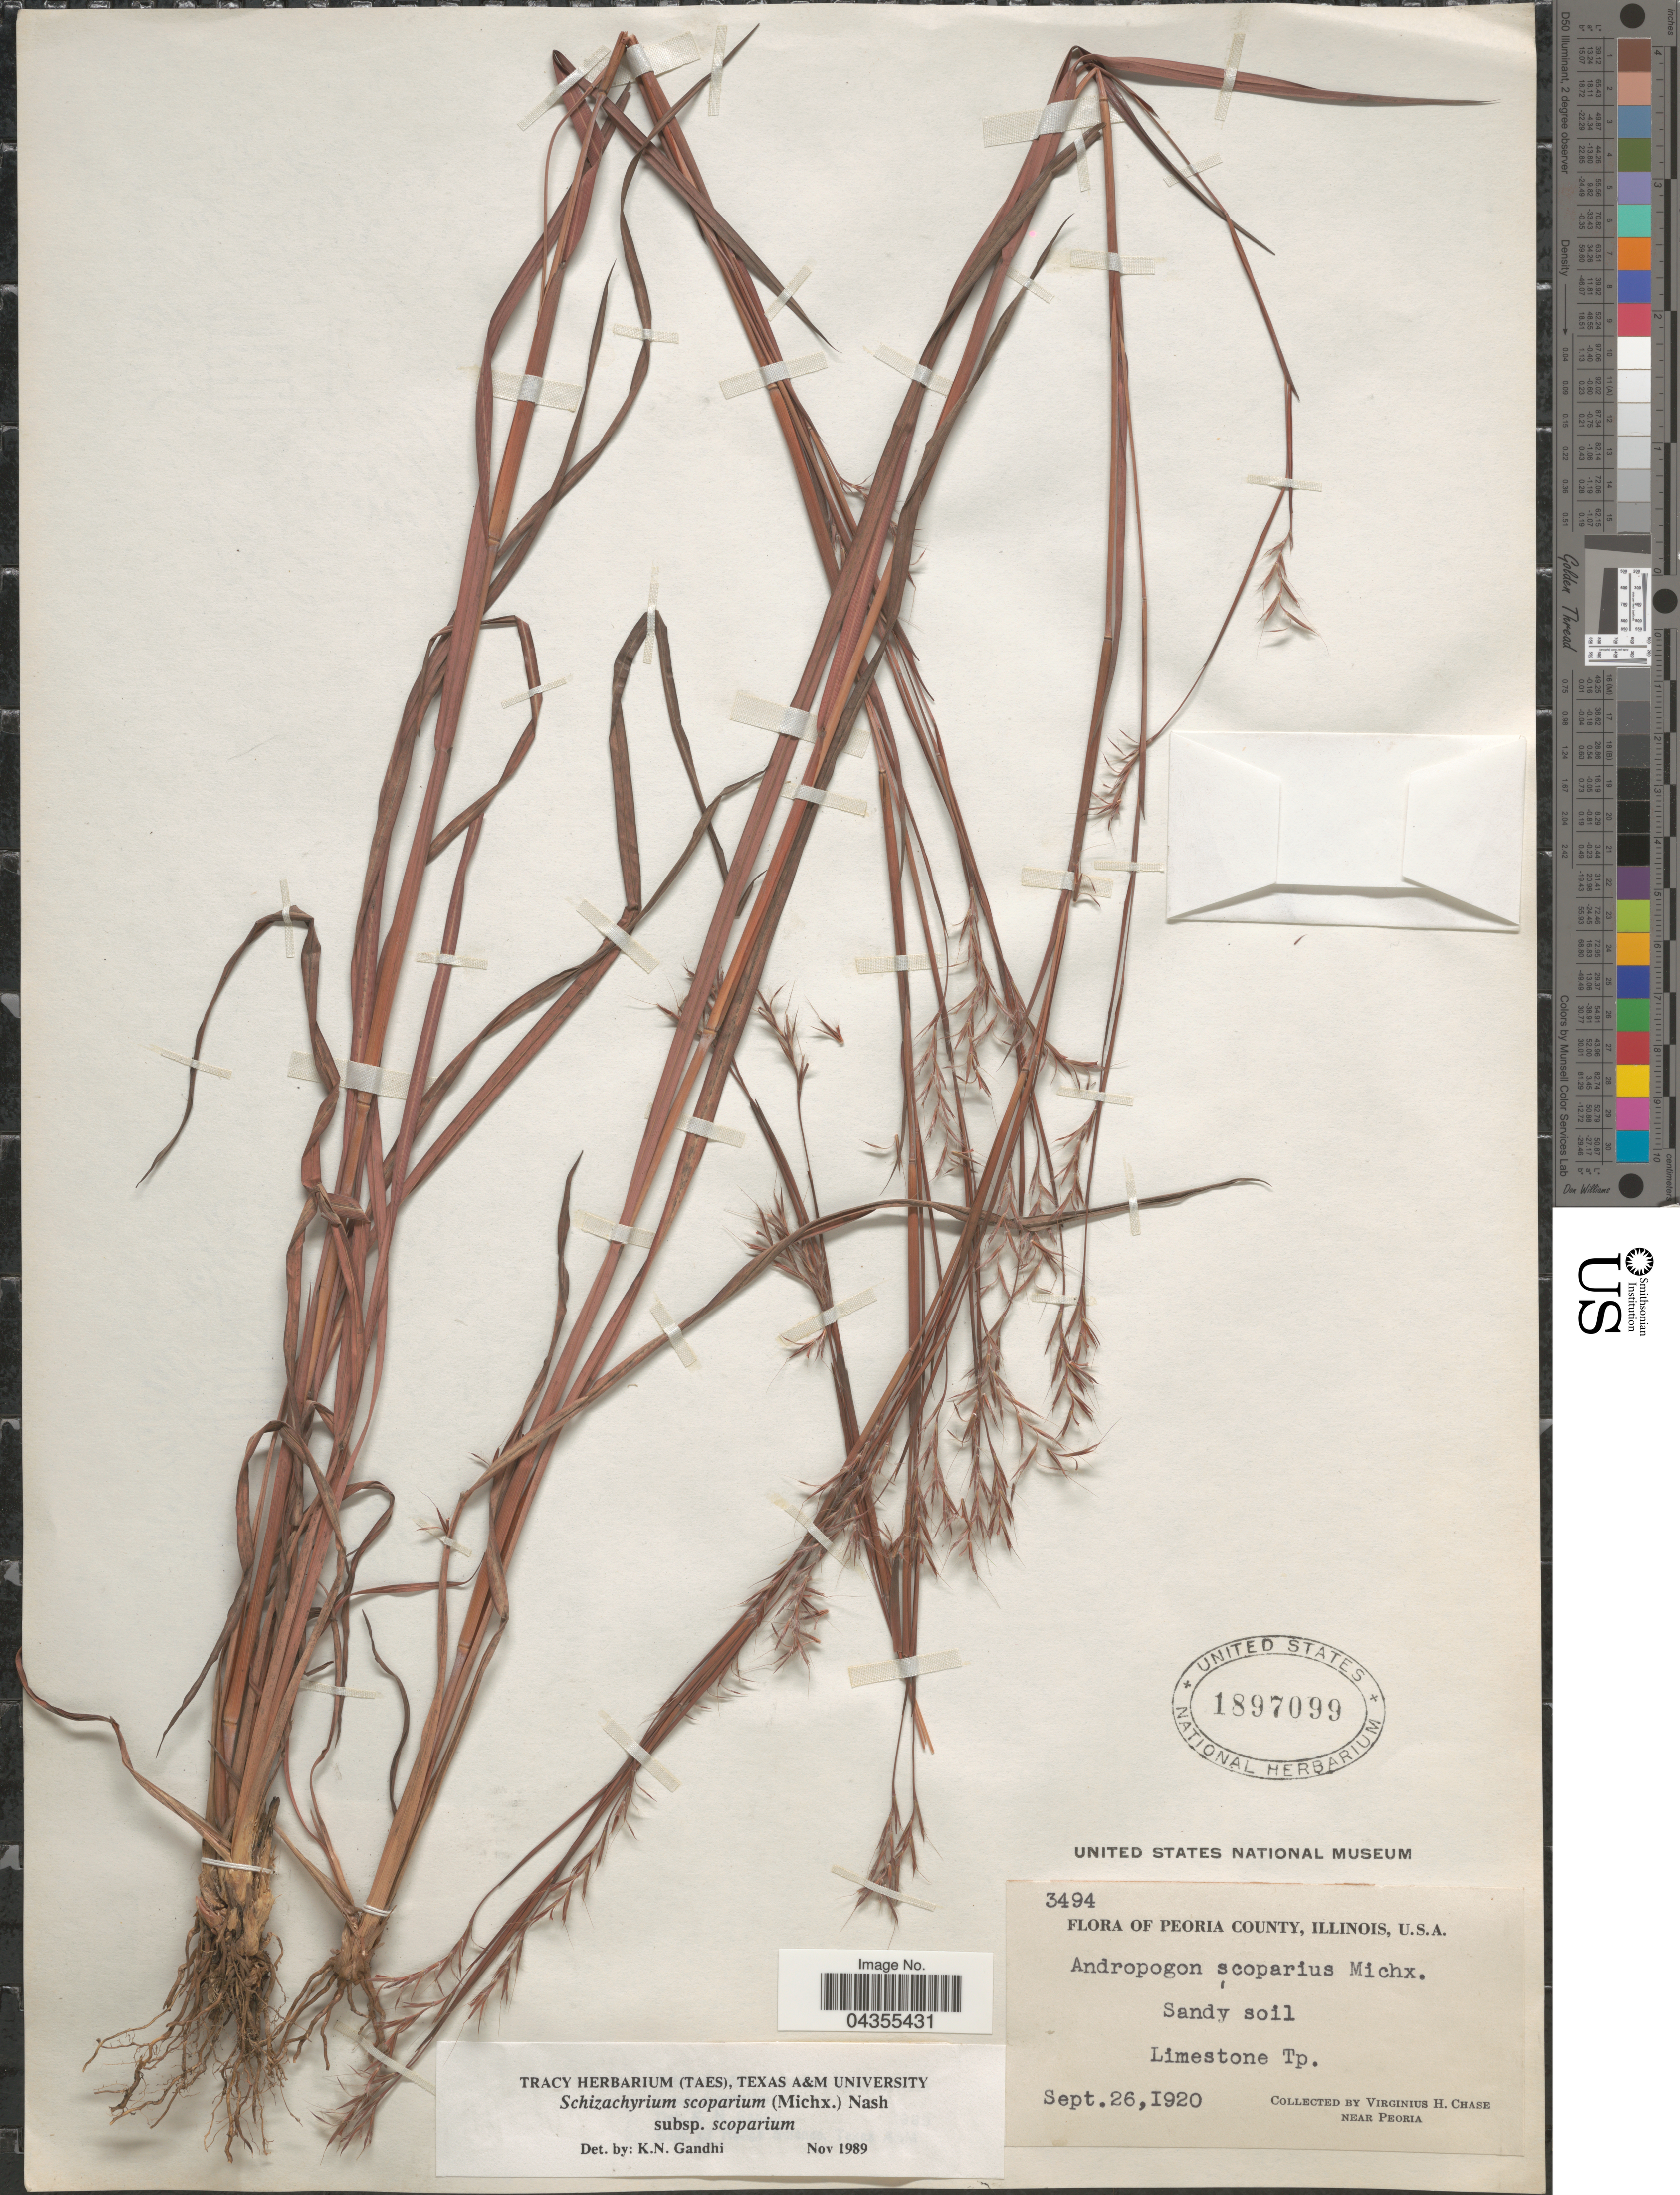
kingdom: Plantae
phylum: Tracheophyta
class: Liliopsida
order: Poales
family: Poaceae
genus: Schizachyrium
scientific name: Schizachyrium scoparium var. scoparium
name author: (Michx.) Nash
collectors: V. H. Chase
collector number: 3494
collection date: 1920-09-26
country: United States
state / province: Illinois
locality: Peoria County. Limestone Tp. Near Peoria.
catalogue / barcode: US 1897099